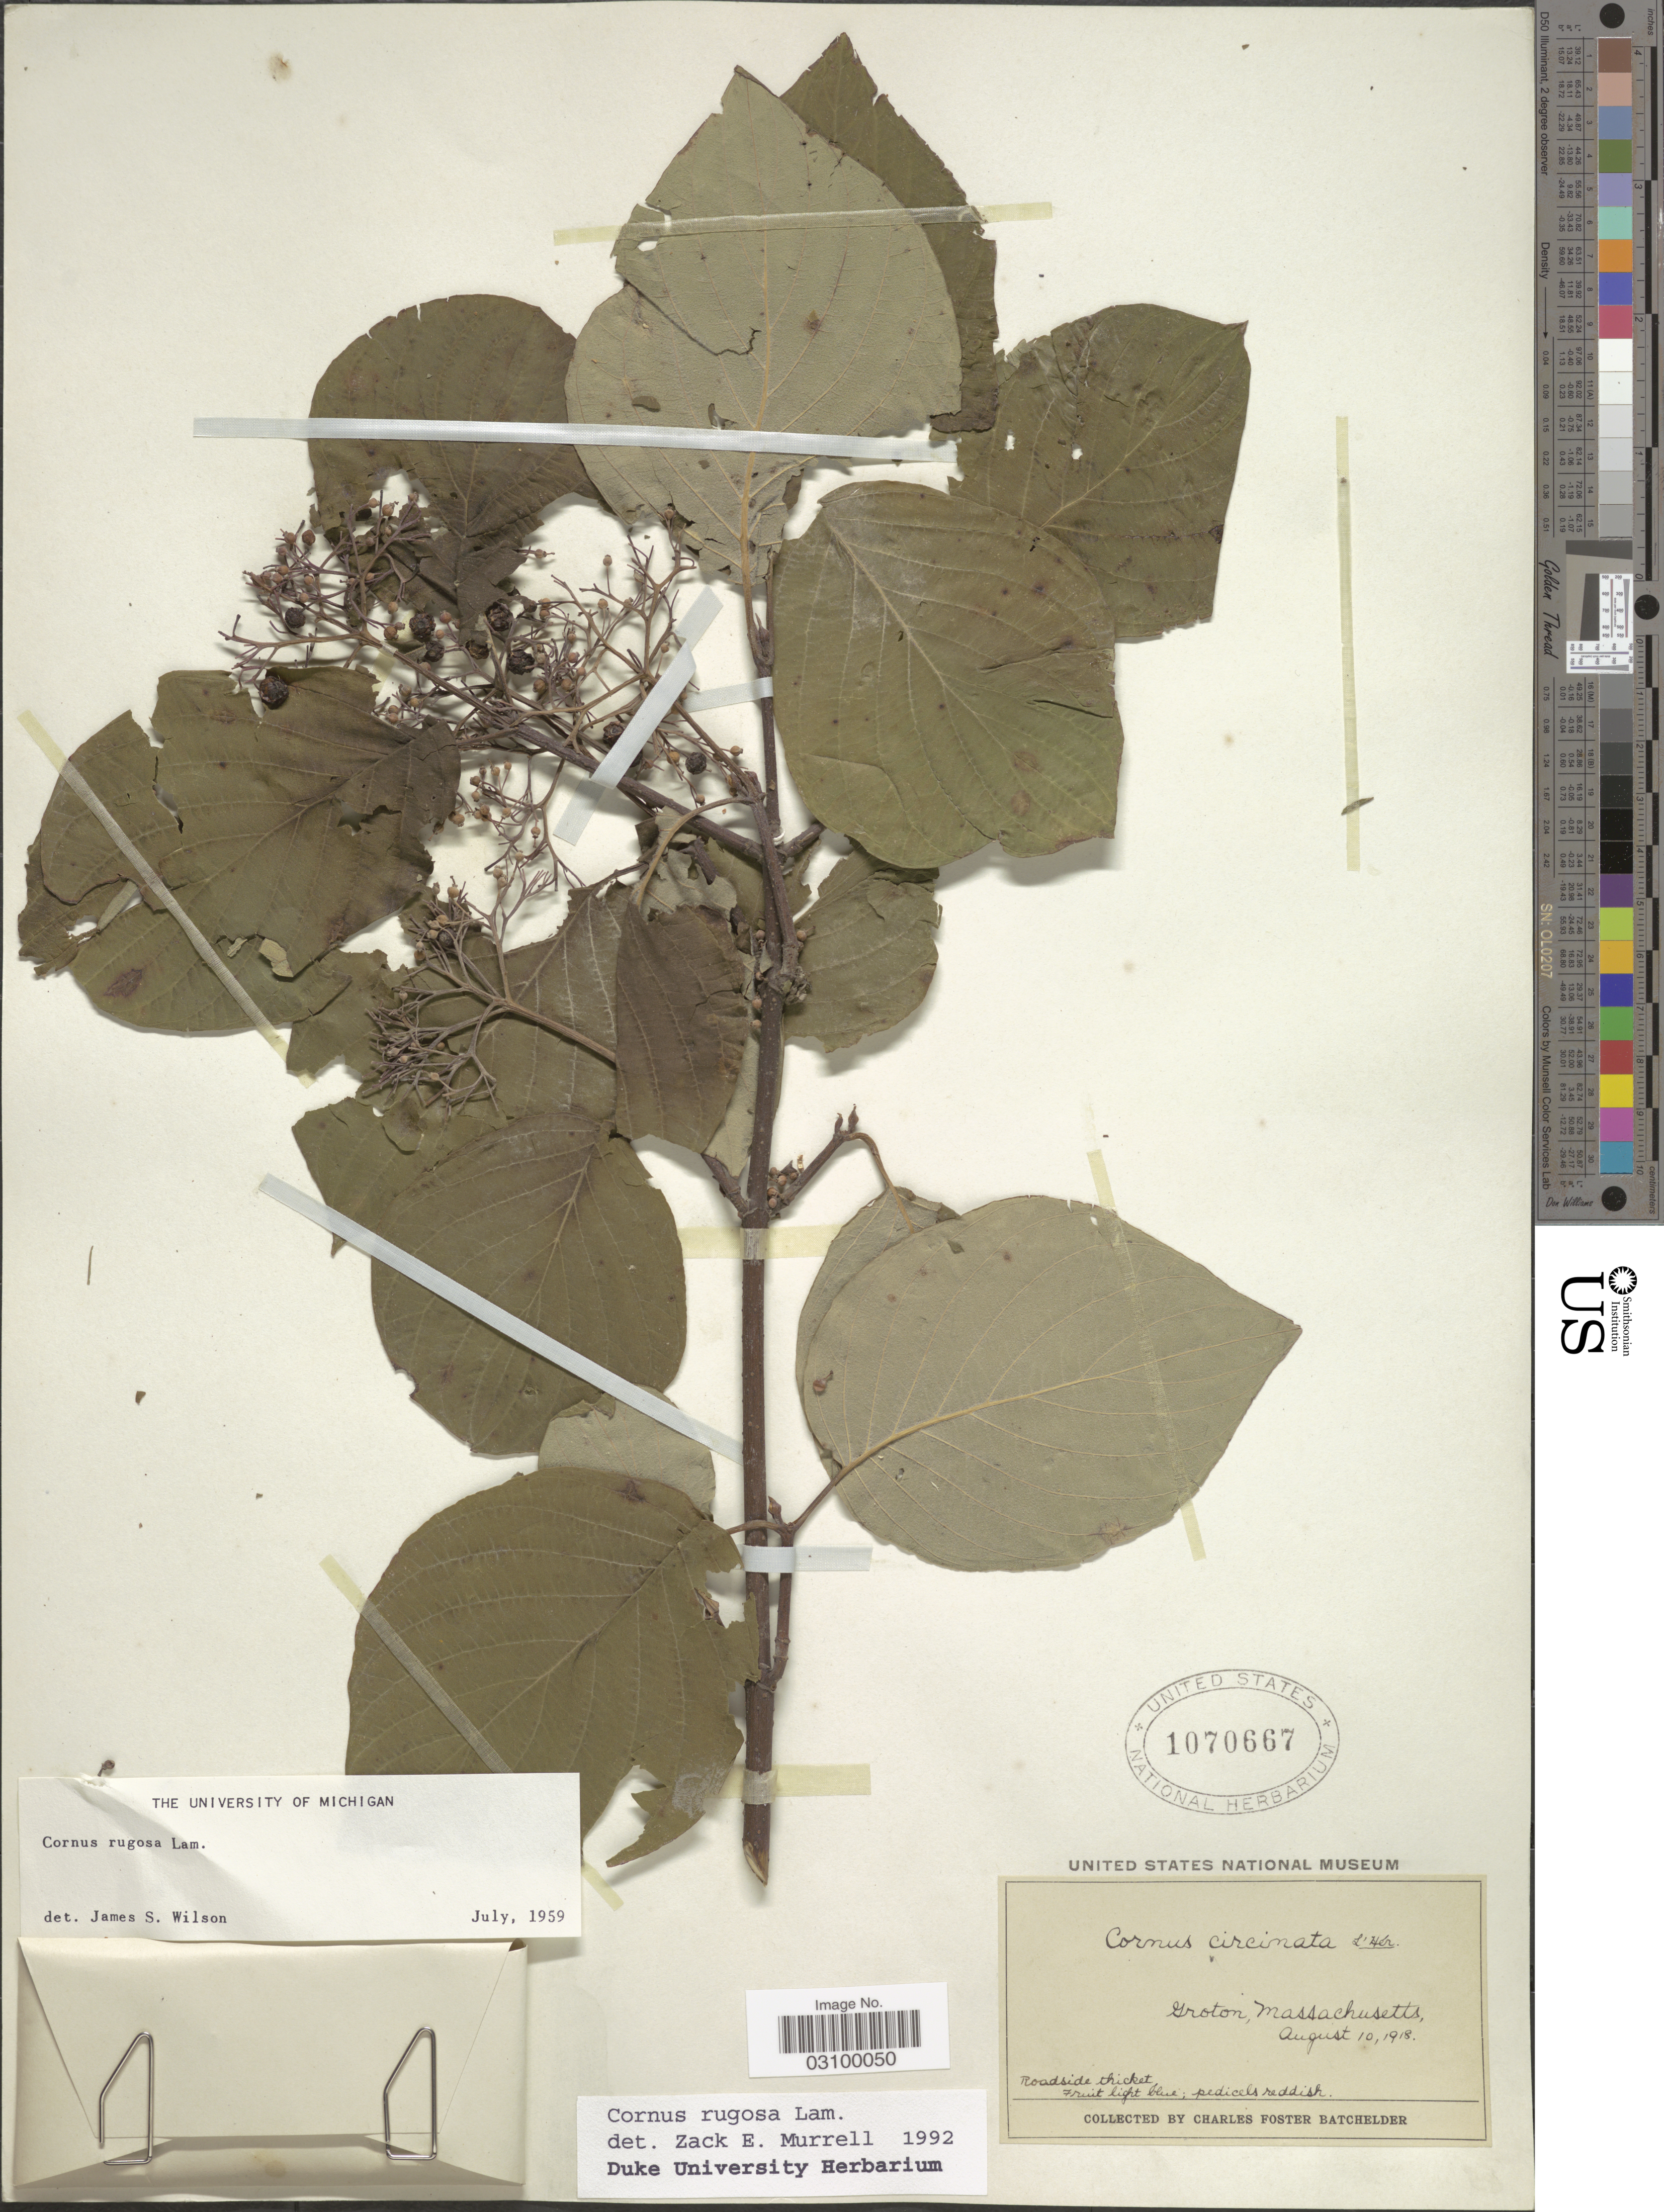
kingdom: Plantae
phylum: Tracheophyta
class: Magnoliopsida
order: Cornales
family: Cornaceae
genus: Cornus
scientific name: Cornus rugosa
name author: Lam.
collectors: C. Batchelder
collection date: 1918-08-10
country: United States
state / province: Massachusetts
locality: Groton. Roadside thicket.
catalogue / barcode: US 1070667